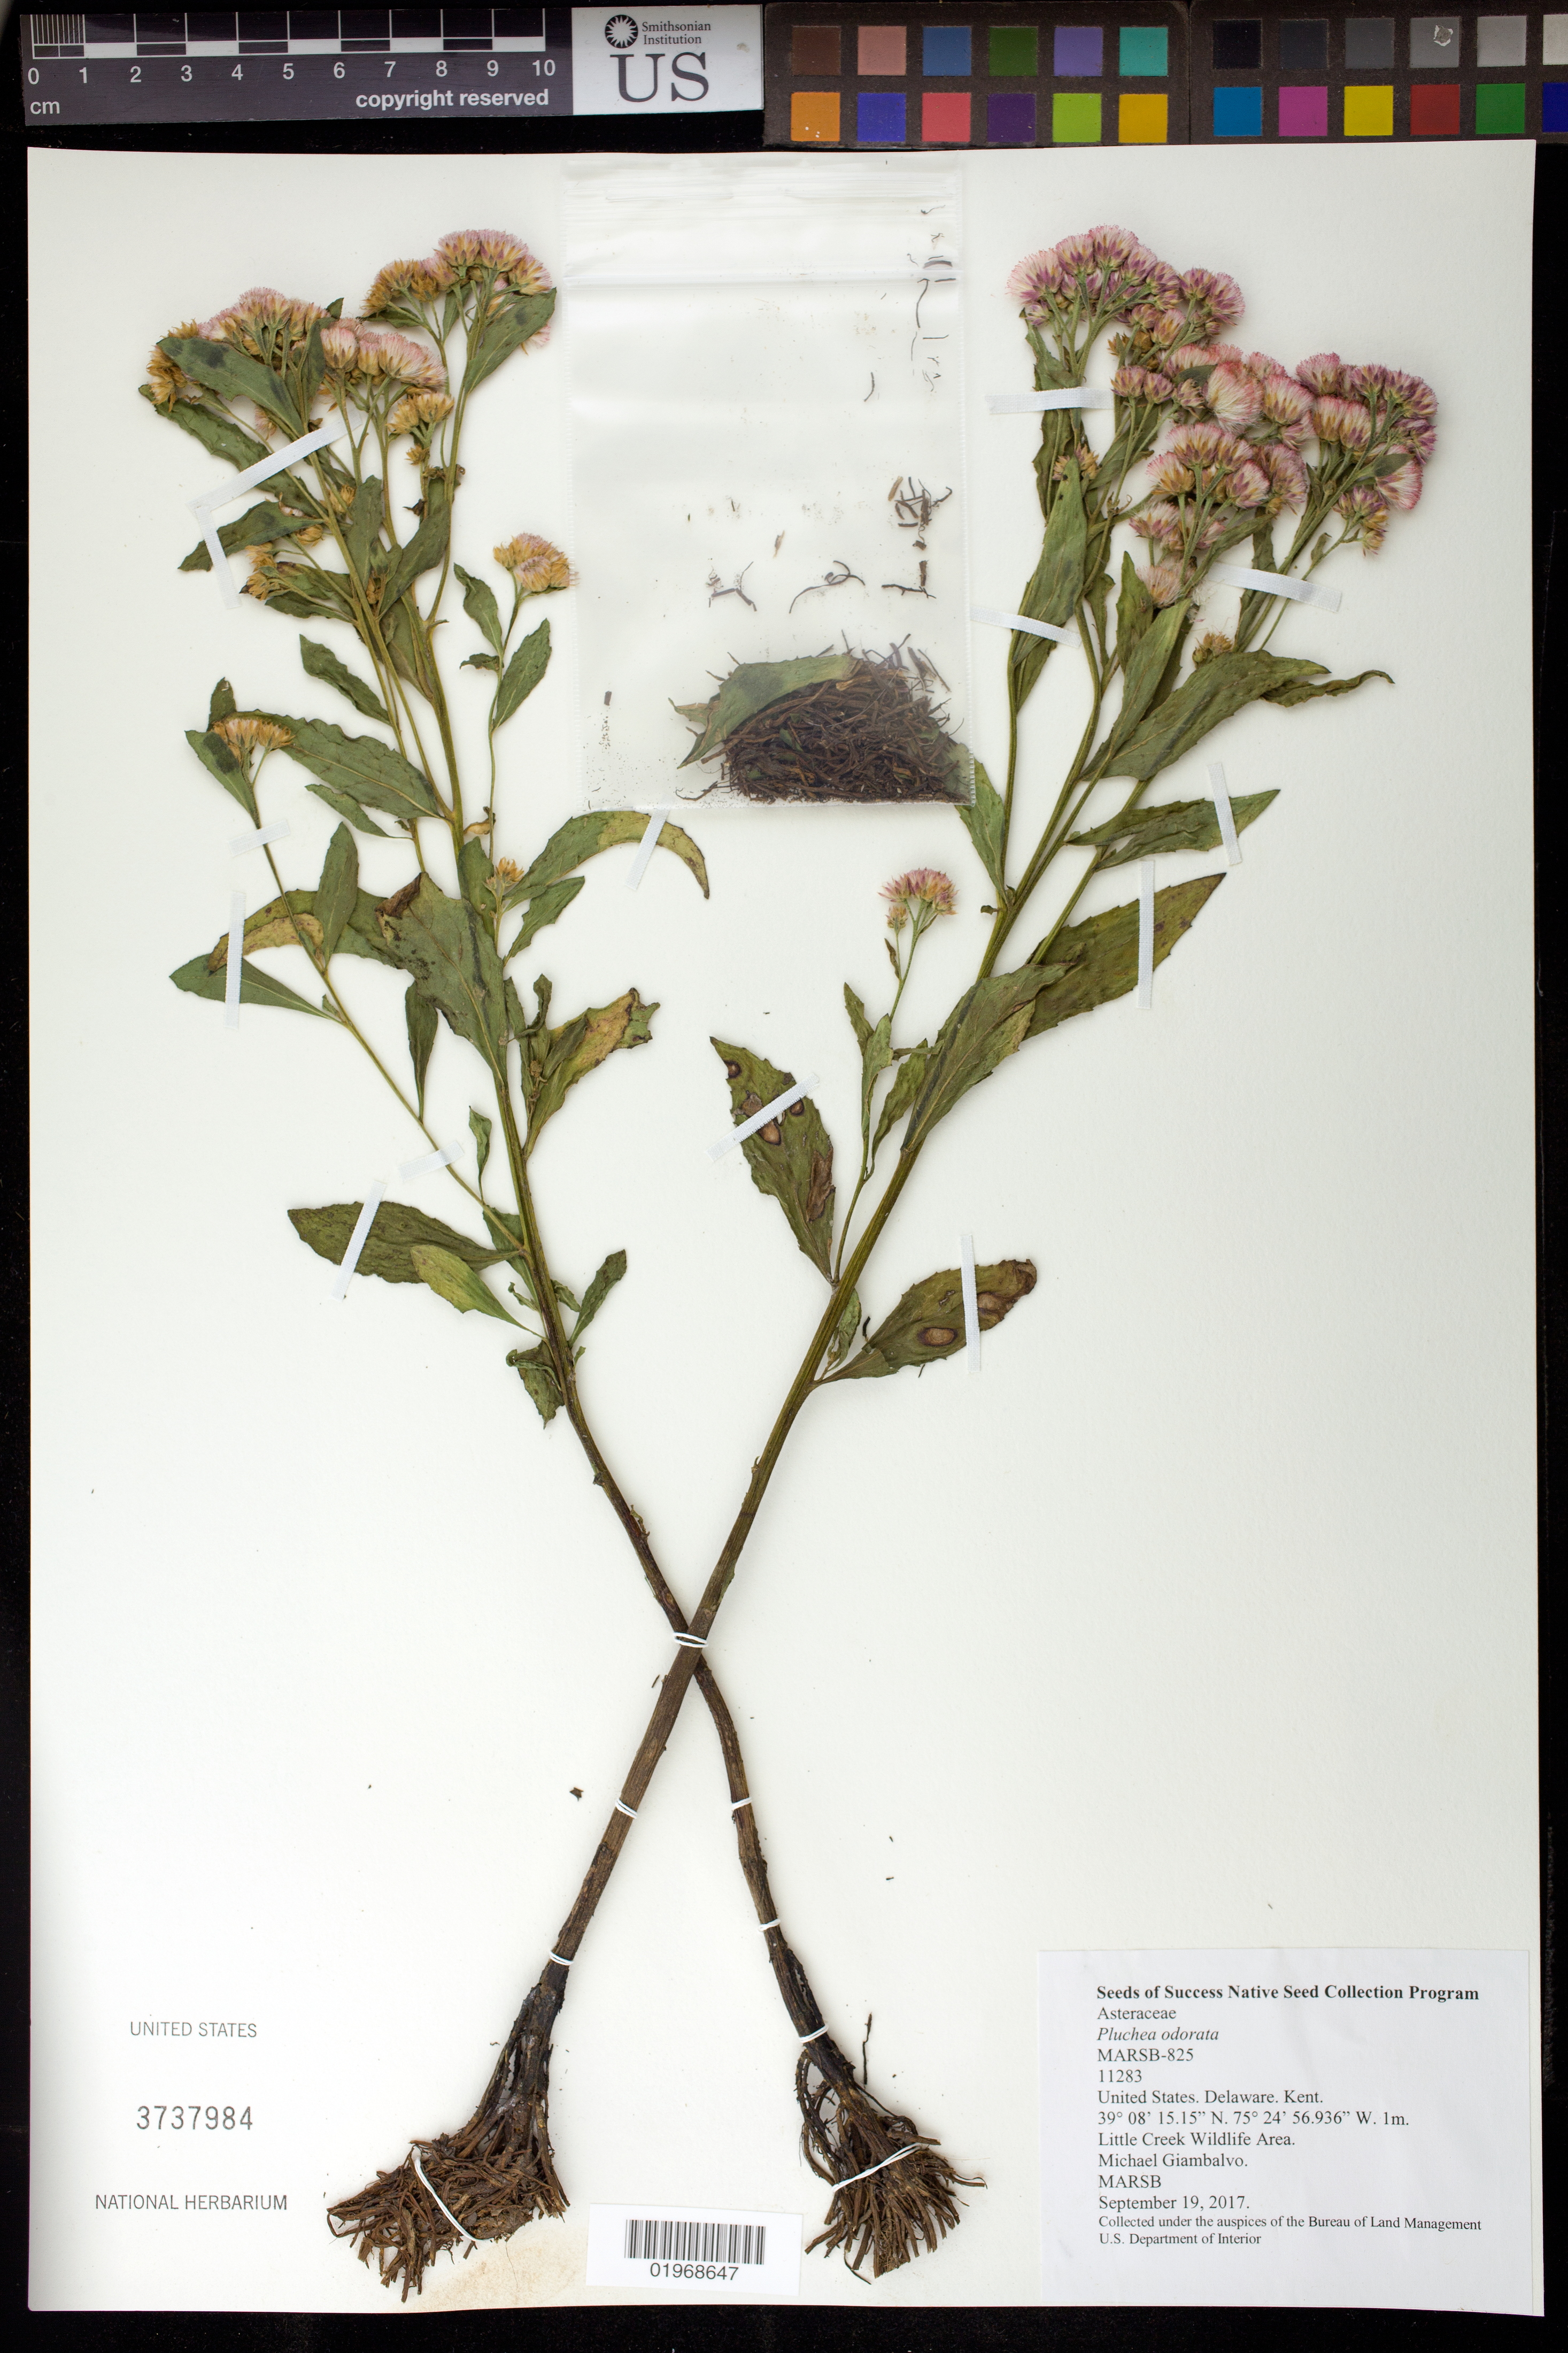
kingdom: Plantae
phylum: Tracheophyta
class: Magnoliopsida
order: Asterales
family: Asteraceae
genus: Pluchea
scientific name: Pluchea odorata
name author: (L.) Cass.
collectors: M. Giambalvo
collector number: MARSB-825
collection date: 2017-09-19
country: United States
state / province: Delaware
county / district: Kent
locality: Little Creek Wildlife Area, Pickering Beach Road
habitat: High Tidal Salt Marsh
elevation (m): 0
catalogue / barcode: US 3737984